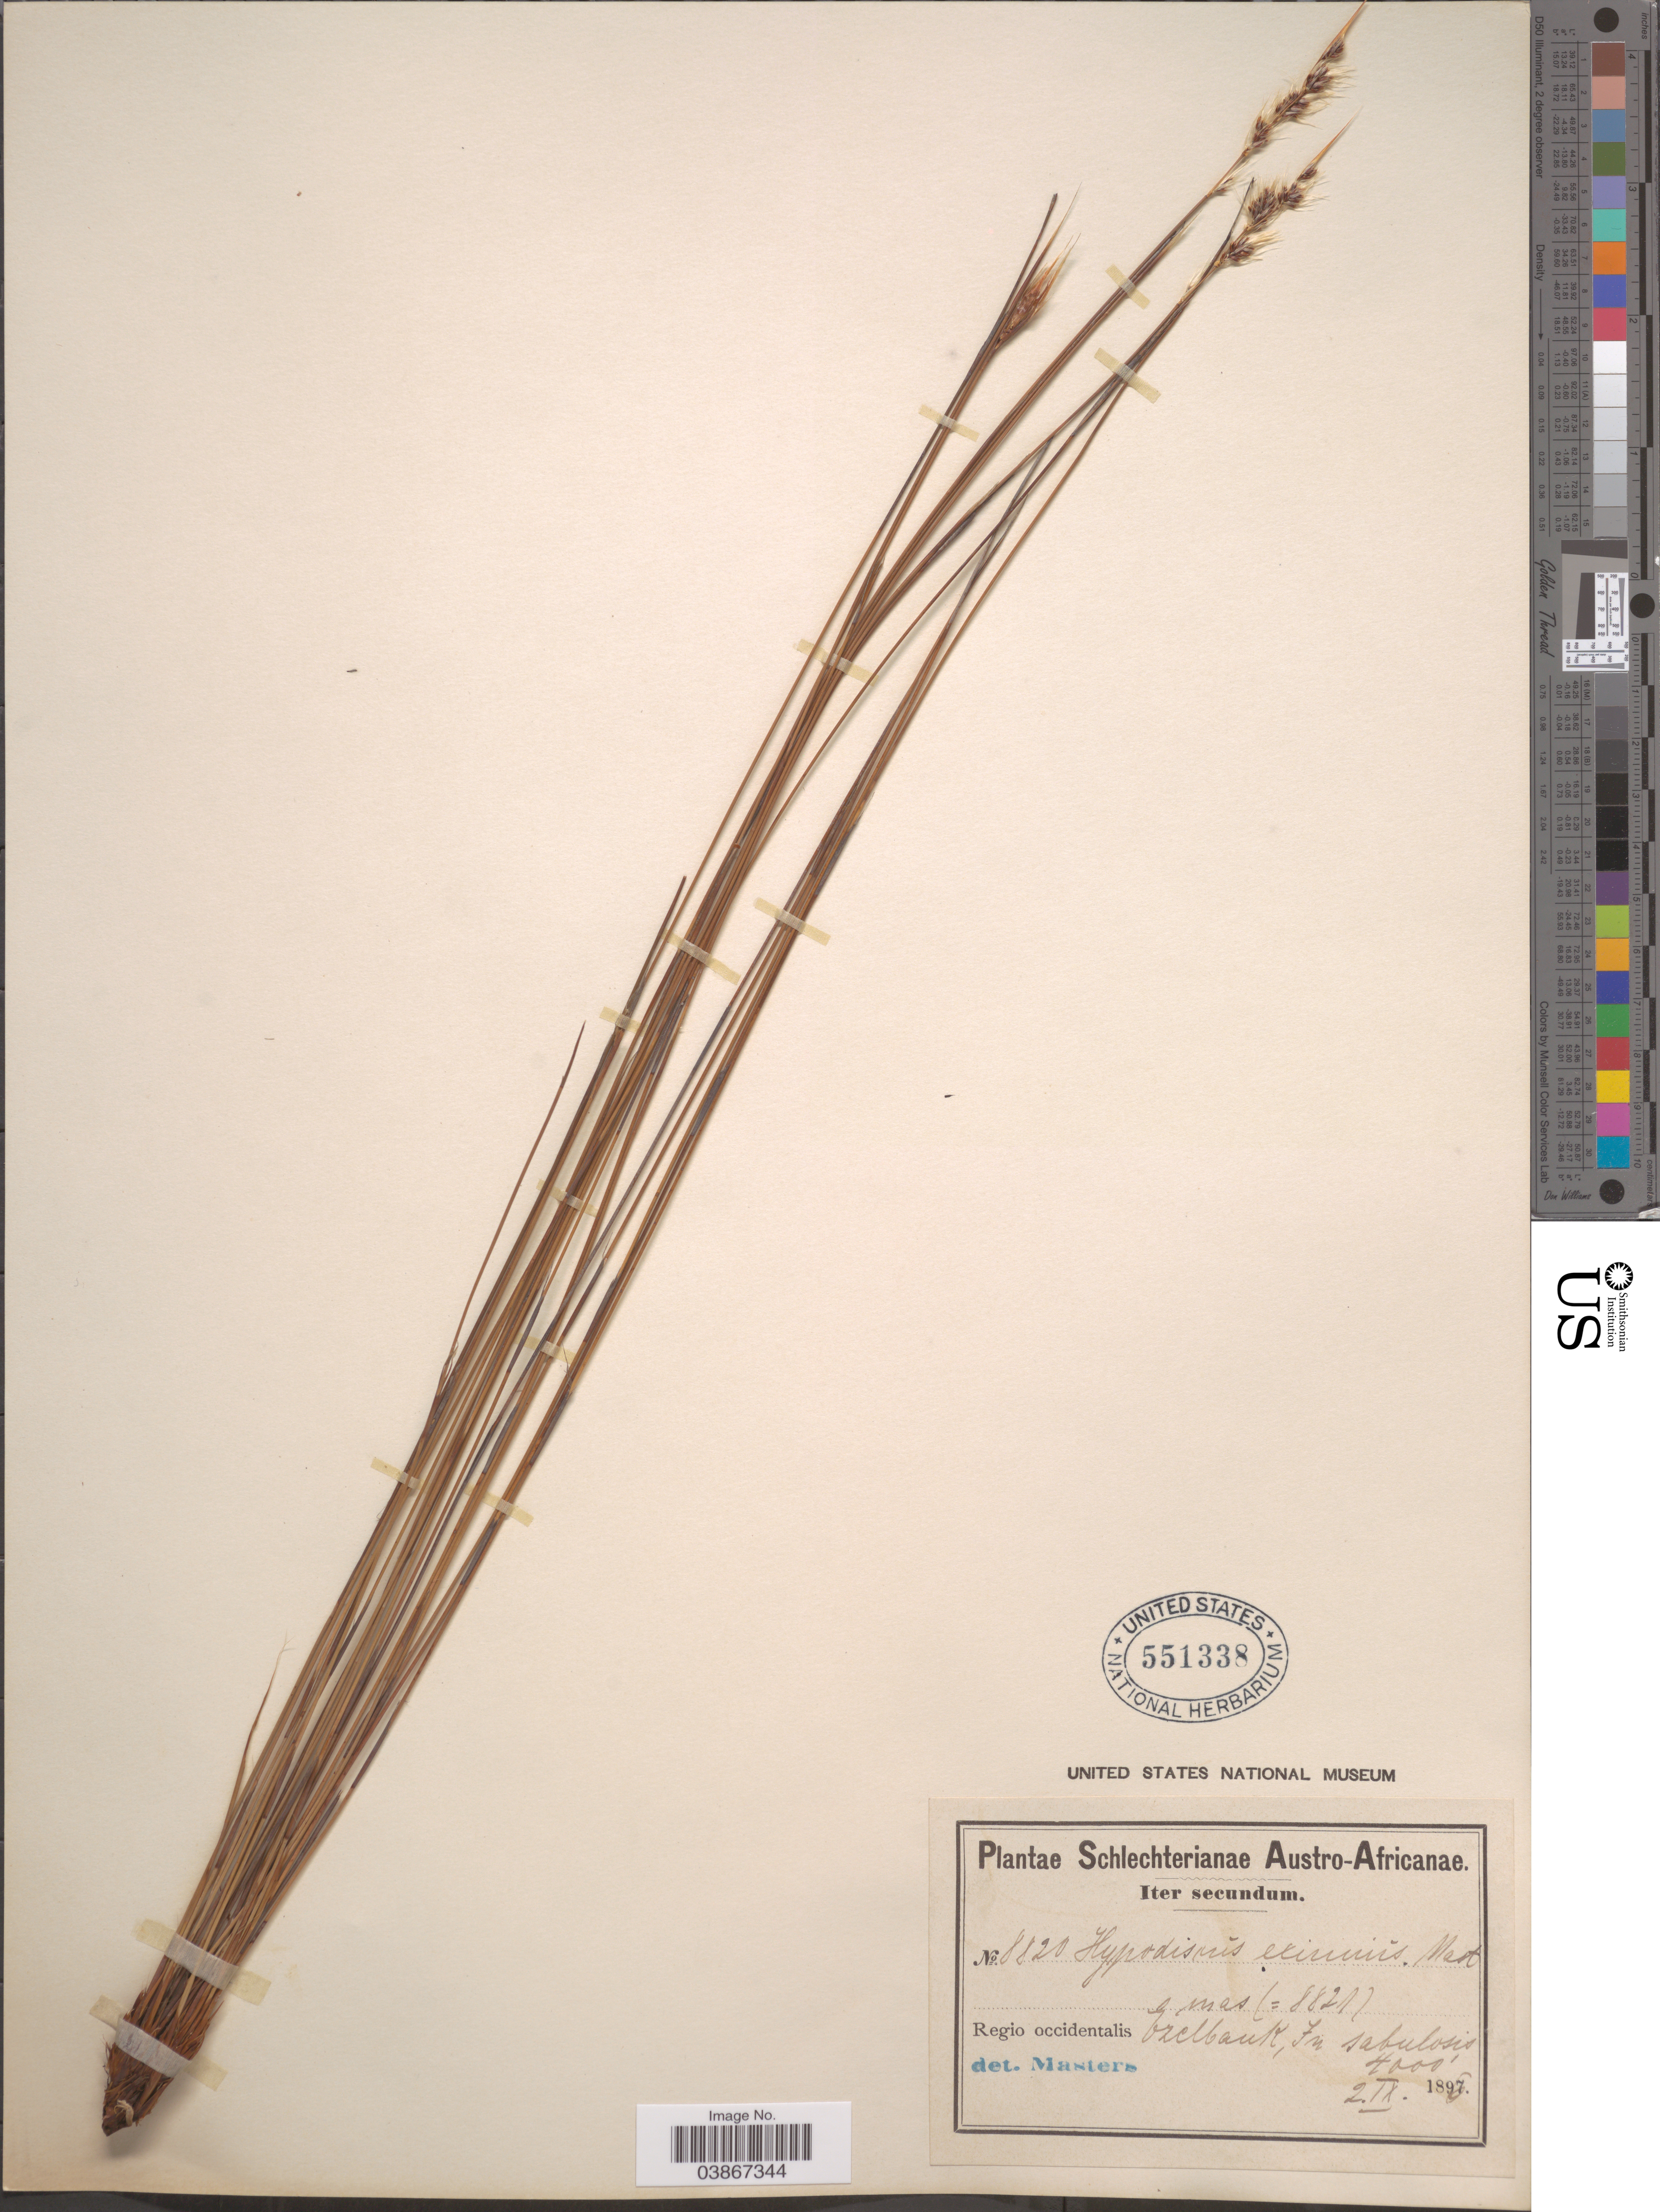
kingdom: Plantae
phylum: Tracheophyta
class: Liliopsida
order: Poales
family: Restionaceae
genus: Hypodiscus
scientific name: Hypodiscus eximius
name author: Mast.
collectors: Schlechter, --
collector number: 8820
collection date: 1896-09-02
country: South Africa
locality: Austro-Africanae. Regio occidentalis: Ezelbank, in sabulosis.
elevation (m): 1219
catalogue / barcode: US 551338